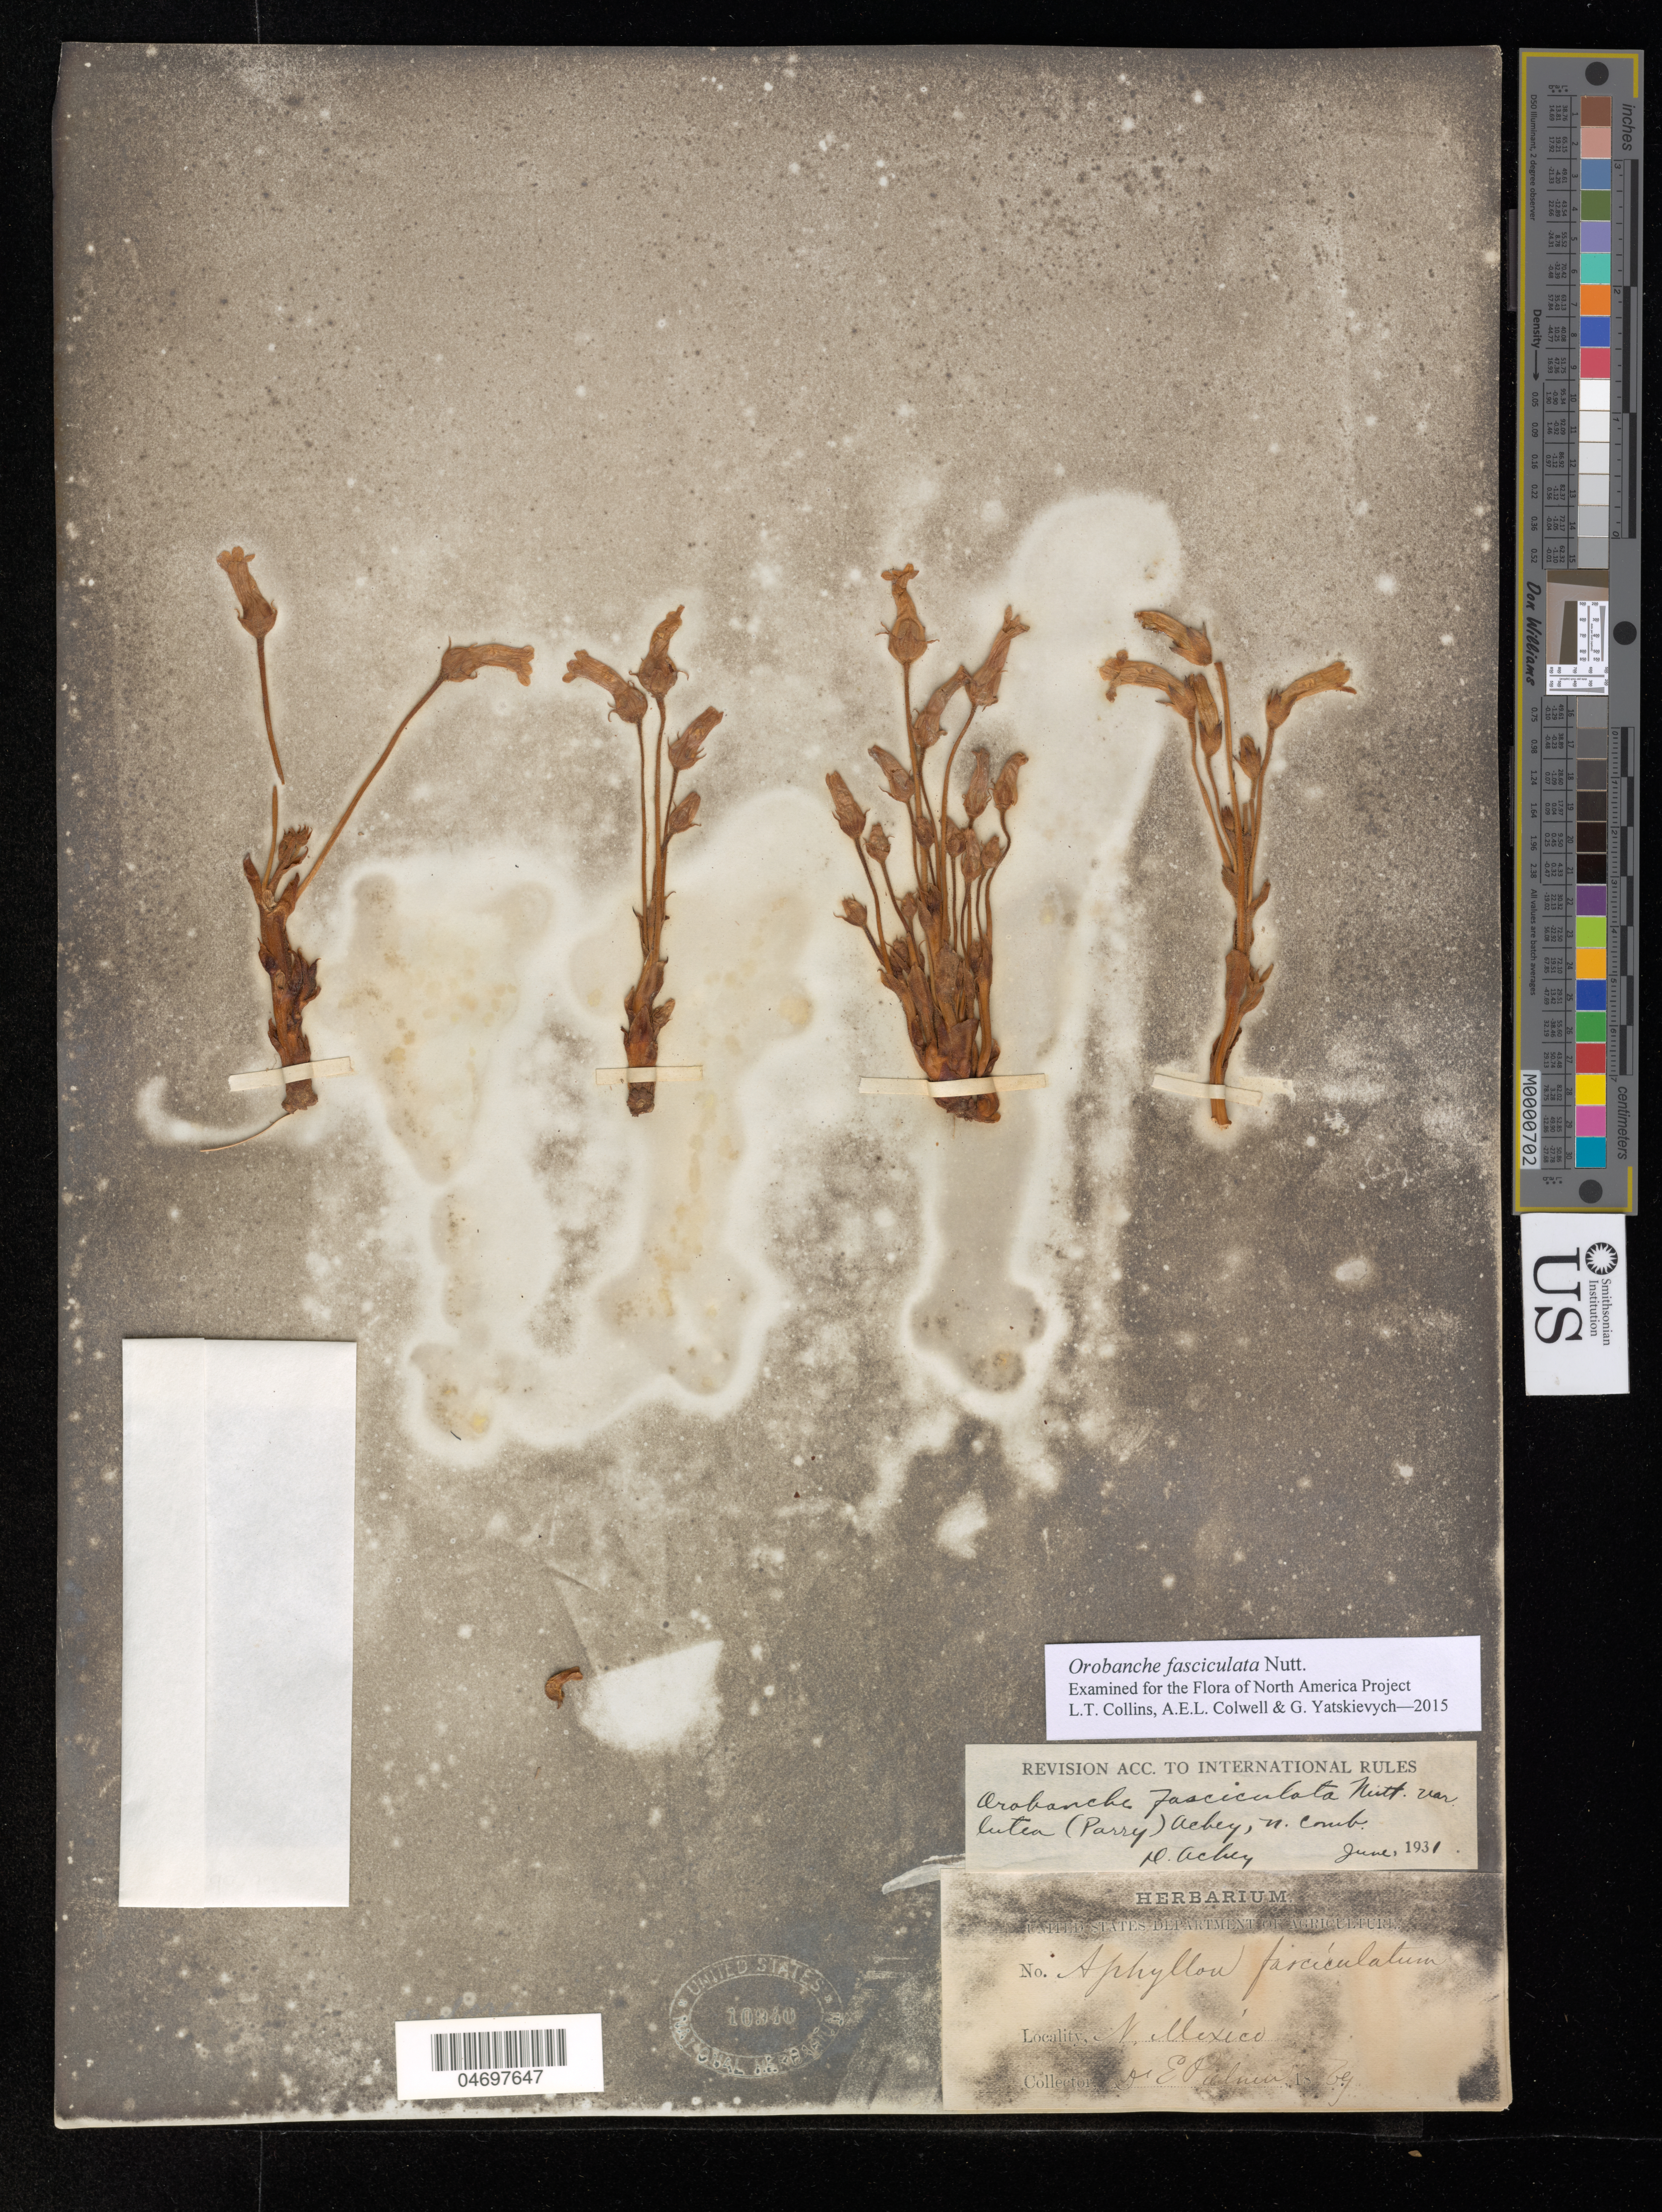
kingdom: Plantae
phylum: Tracheophyta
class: Magnoliopsida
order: Lamiales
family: Orobanchaceae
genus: Orobanche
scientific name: Orobanche fasciculata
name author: Nutt.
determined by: Collins, L. T.; Colwell, A. E.; Yatskievych, G. A.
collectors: E. Palmer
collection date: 1869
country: United States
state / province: New Mexico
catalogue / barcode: US 10940